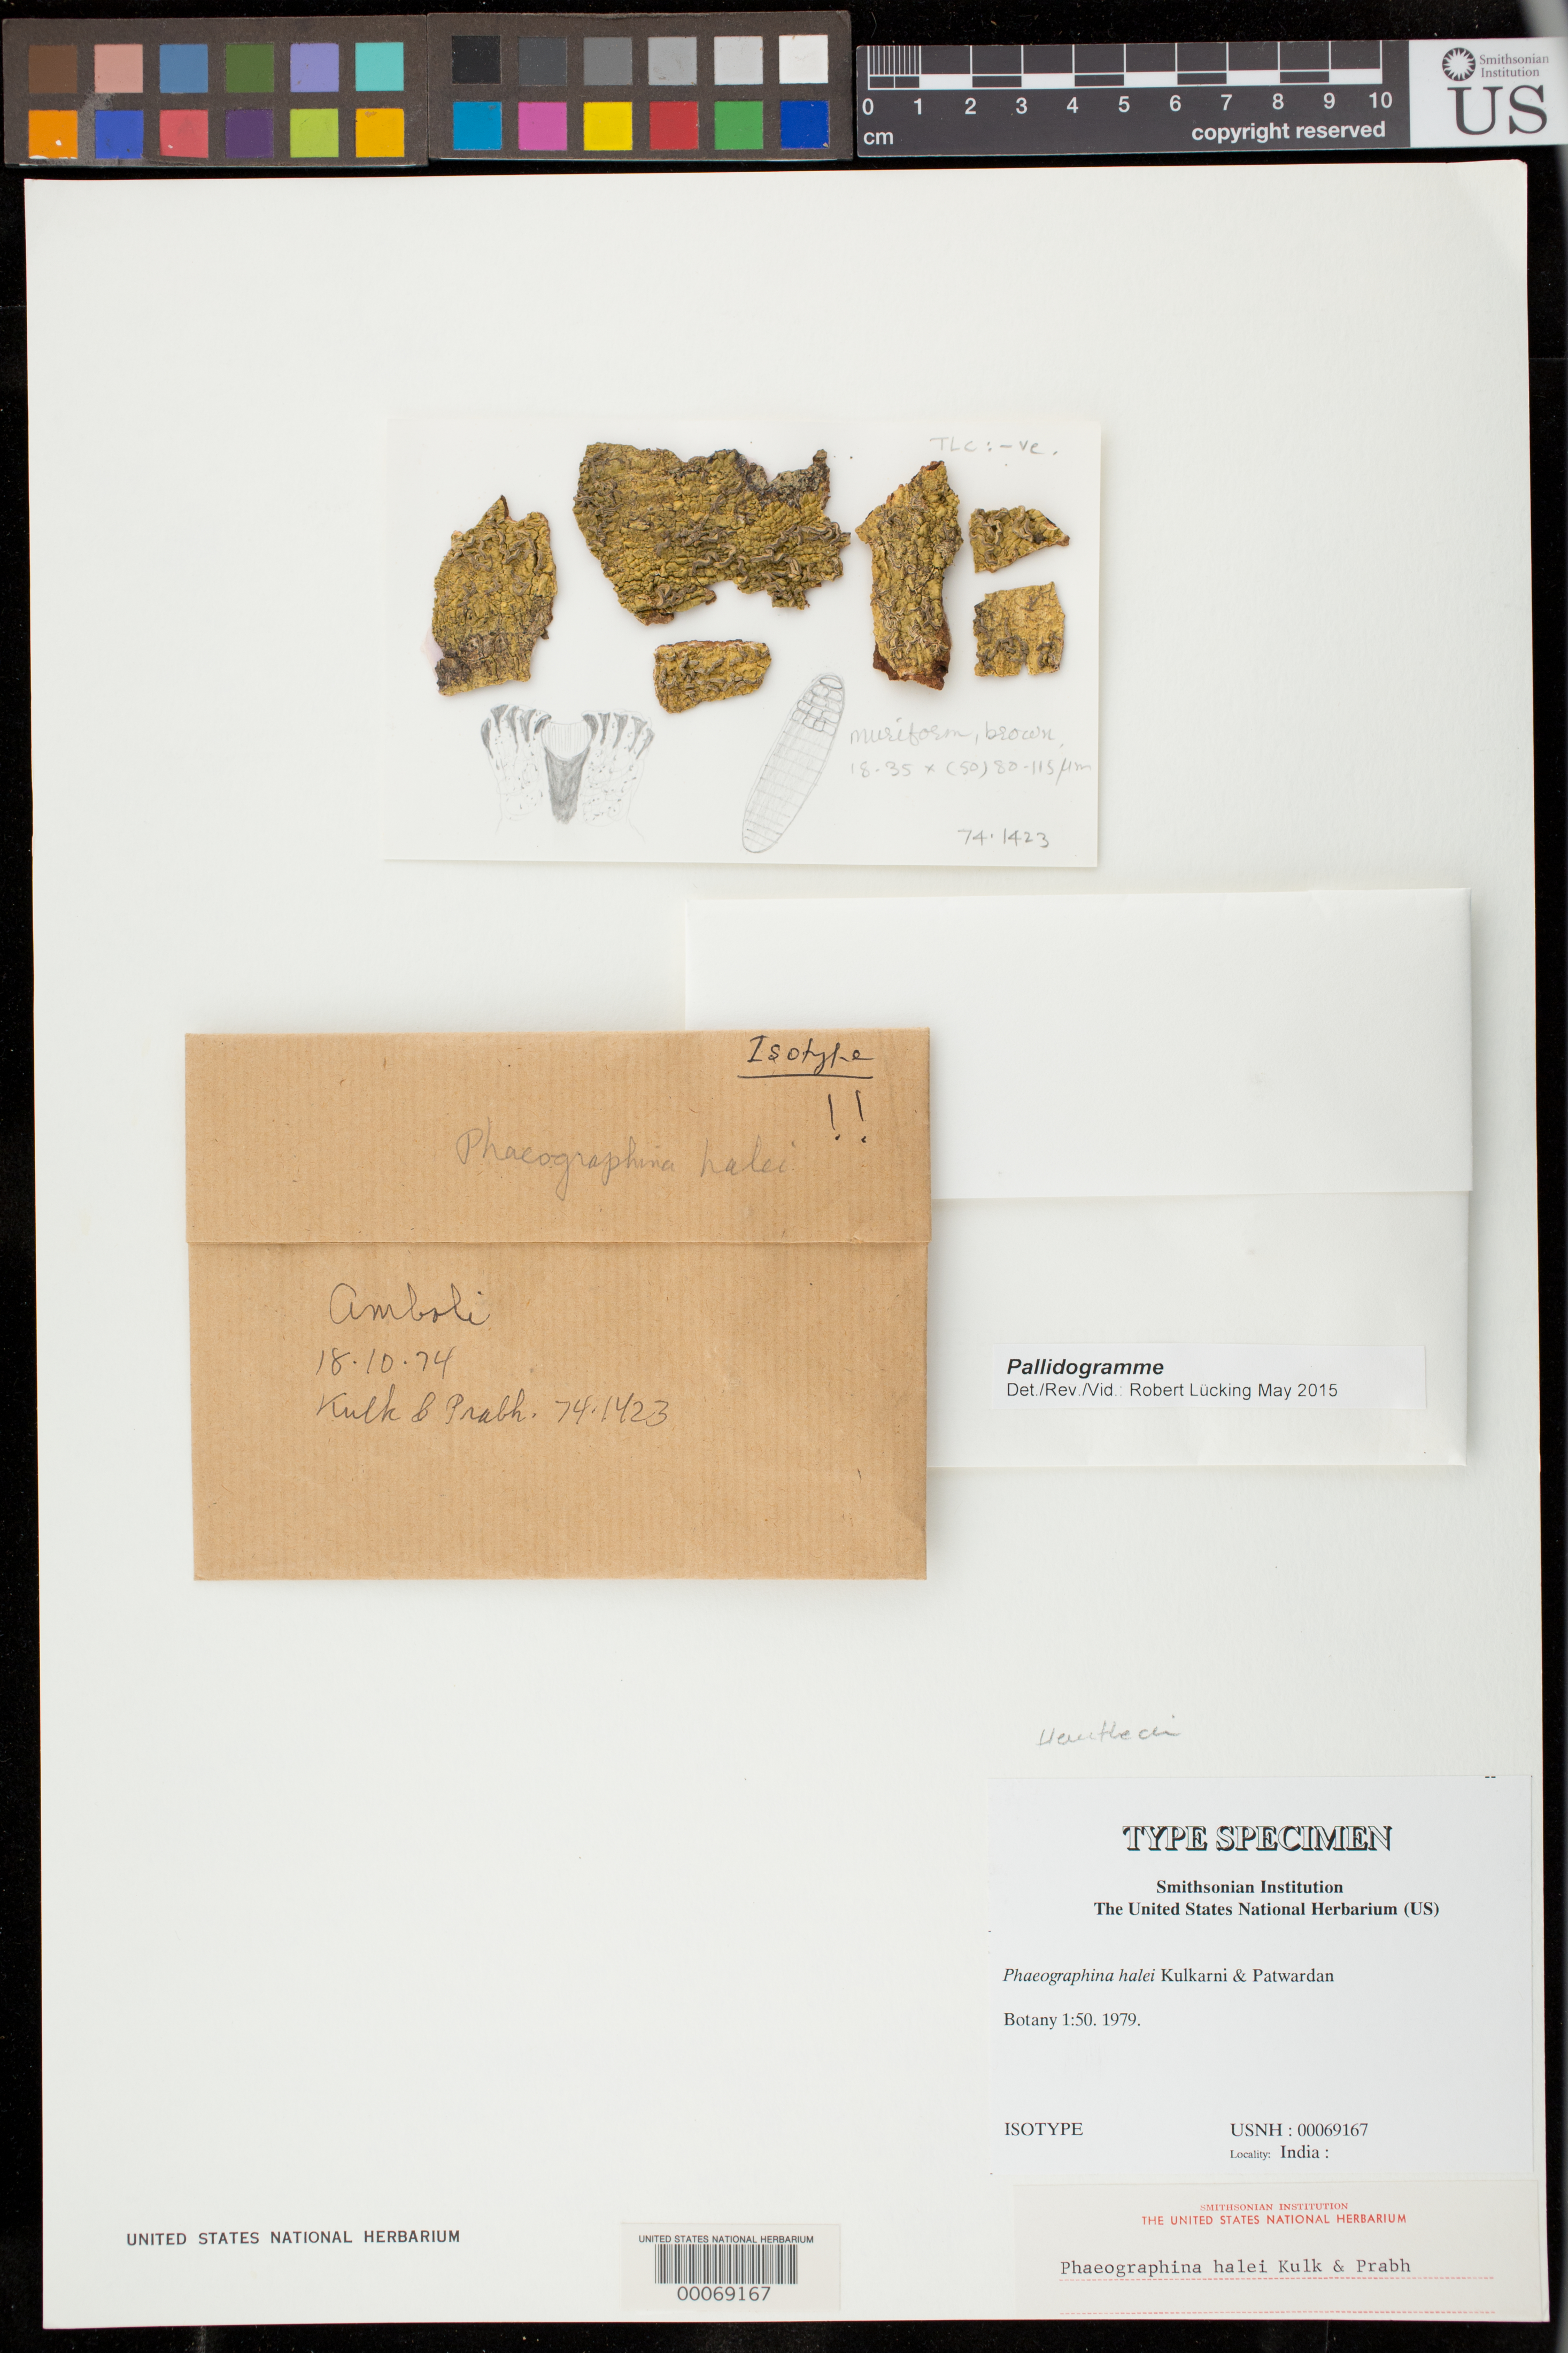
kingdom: Fungi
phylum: Ascomycota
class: Lecanoromycetes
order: Ostropales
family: Graphidaceae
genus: Phaeographina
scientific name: Phaeographina halei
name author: C.R. Kulk. & Patw.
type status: Isotype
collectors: C. Kulkarni & V. Prabhu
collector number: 74.1423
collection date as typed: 18 Nov 1974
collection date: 1974-11-18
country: India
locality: Maharashtra, near holiday camp, Amboli.